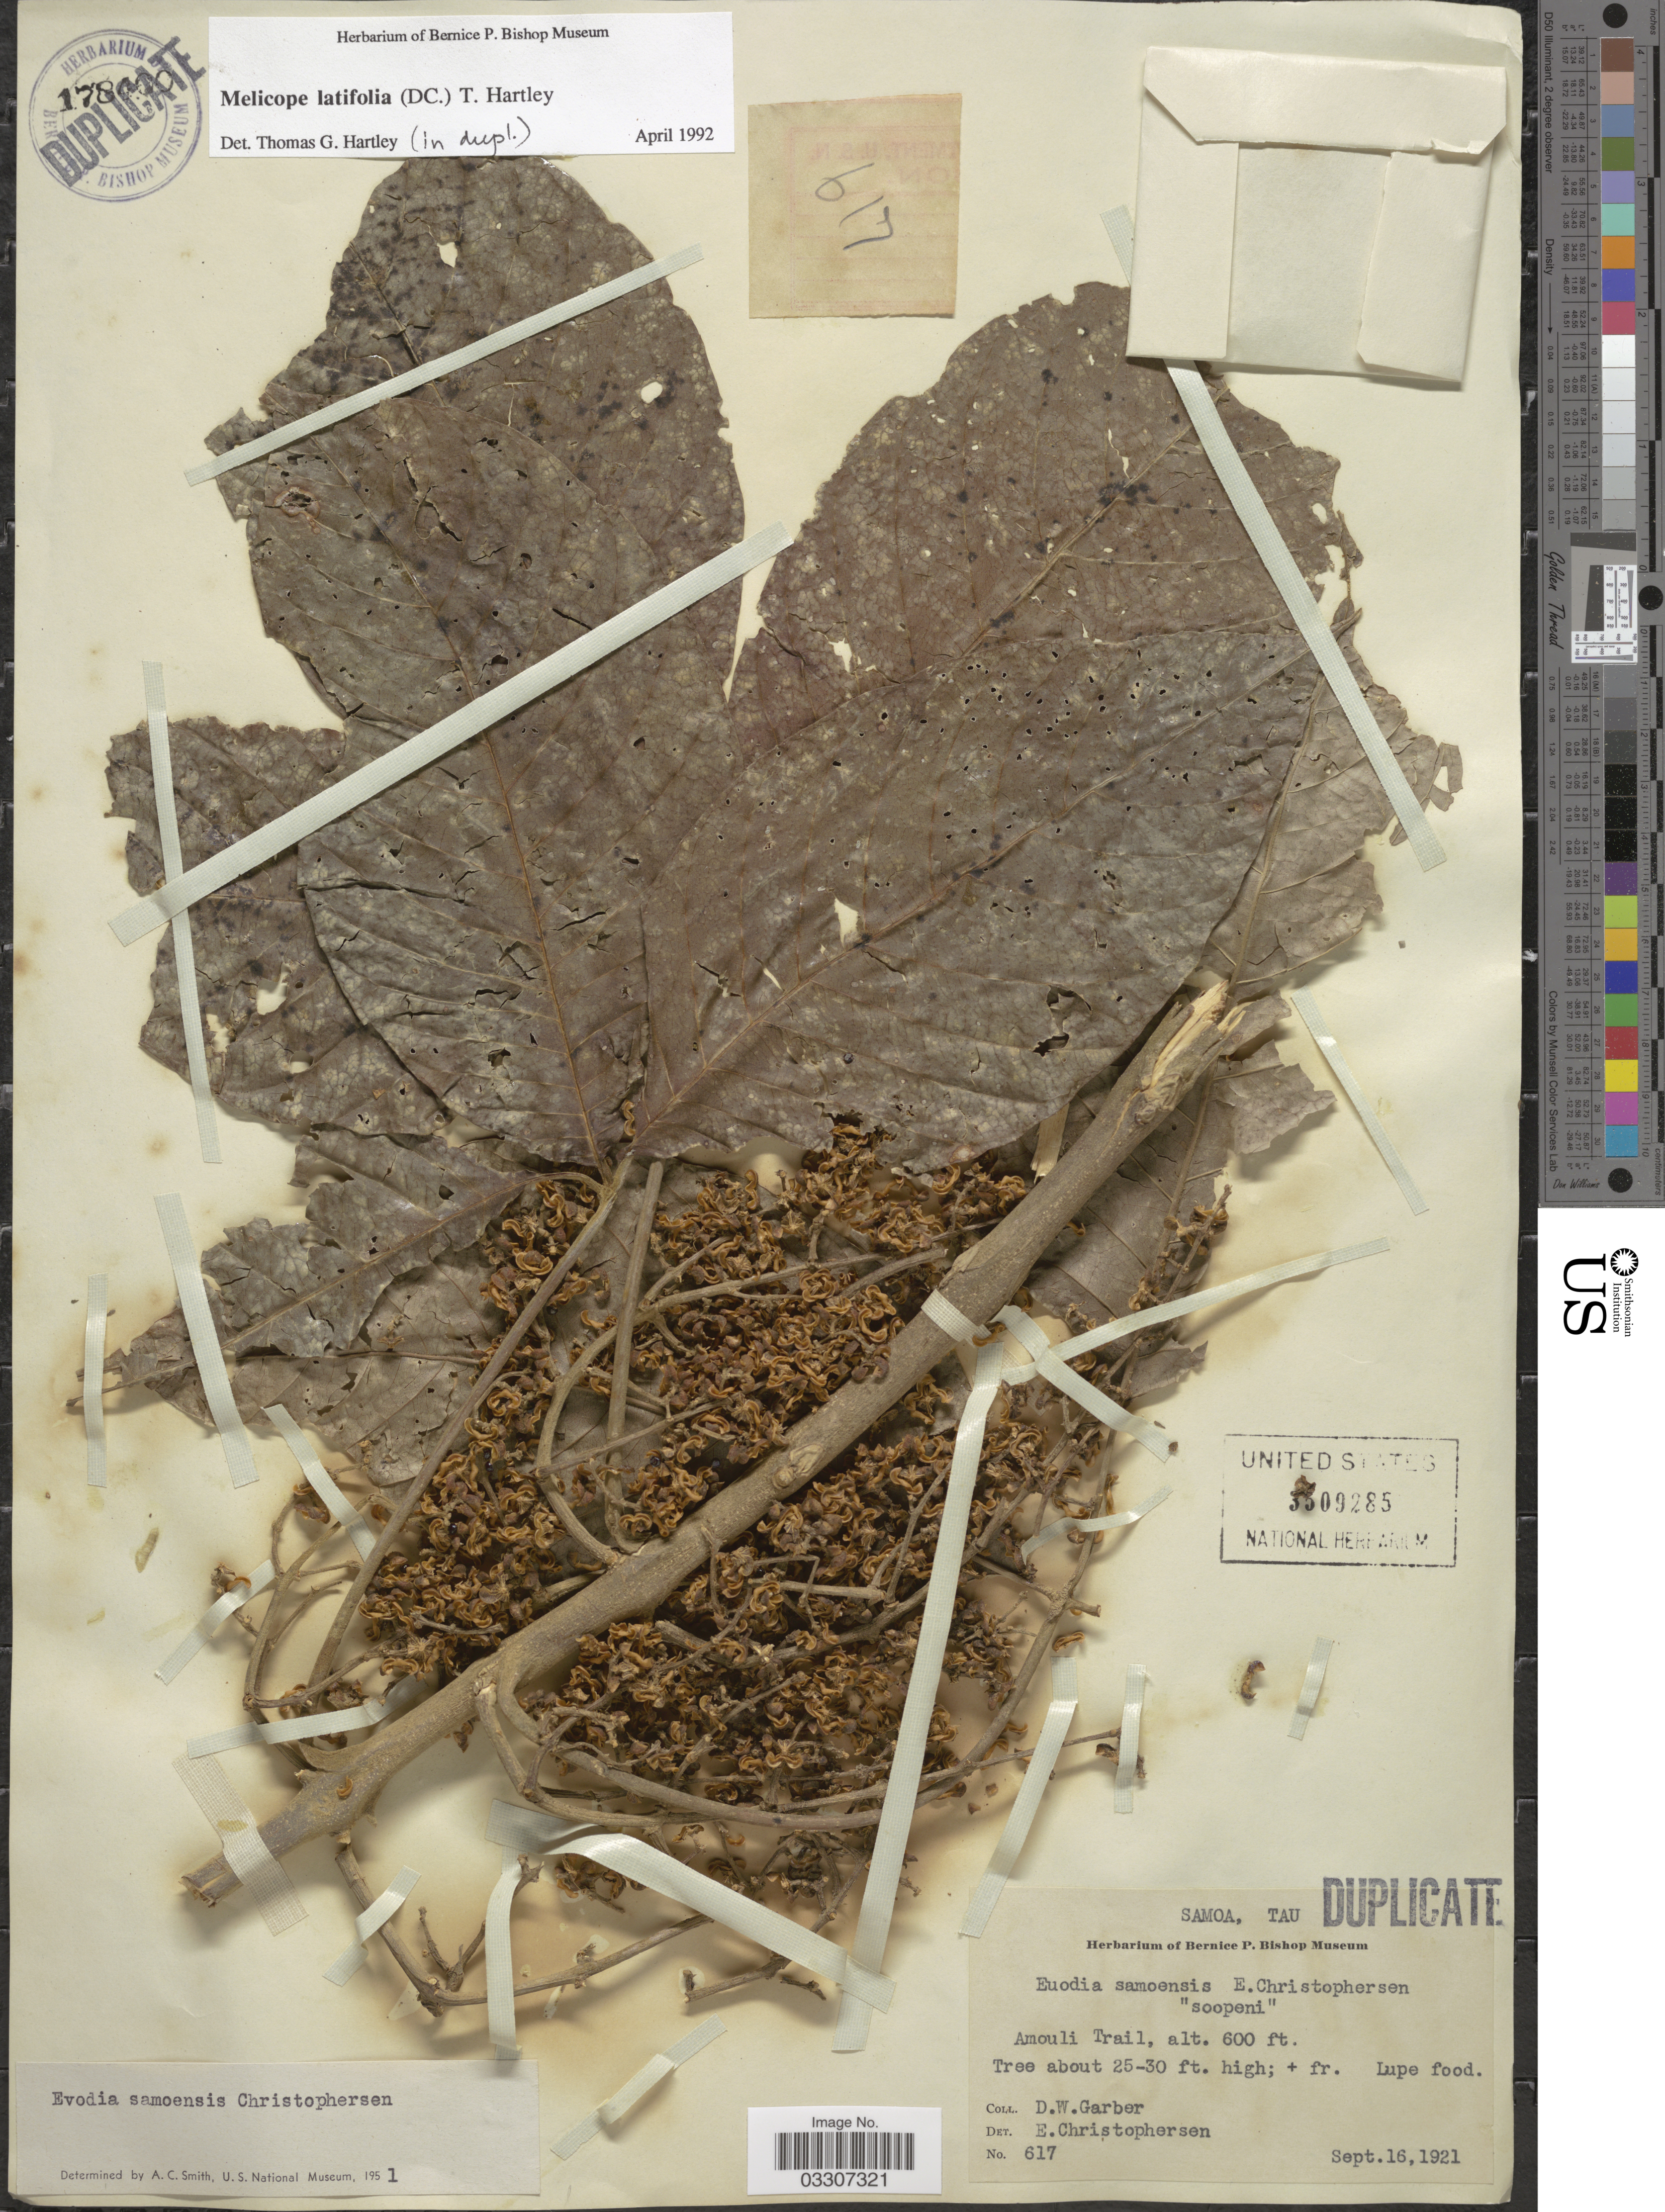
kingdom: Plantae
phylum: Tracheophyta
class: Magnoliopsida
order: Sapindales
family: Rutaceae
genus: Melicope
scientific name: Melicope latifolia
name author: (DC.) T.G. Hartley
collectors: D. W. Garber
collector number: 617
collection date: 1921-09-16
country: American Samoa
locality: Samoa, Tau. Amouli Trail.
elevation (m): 183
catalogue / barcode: US 3509285